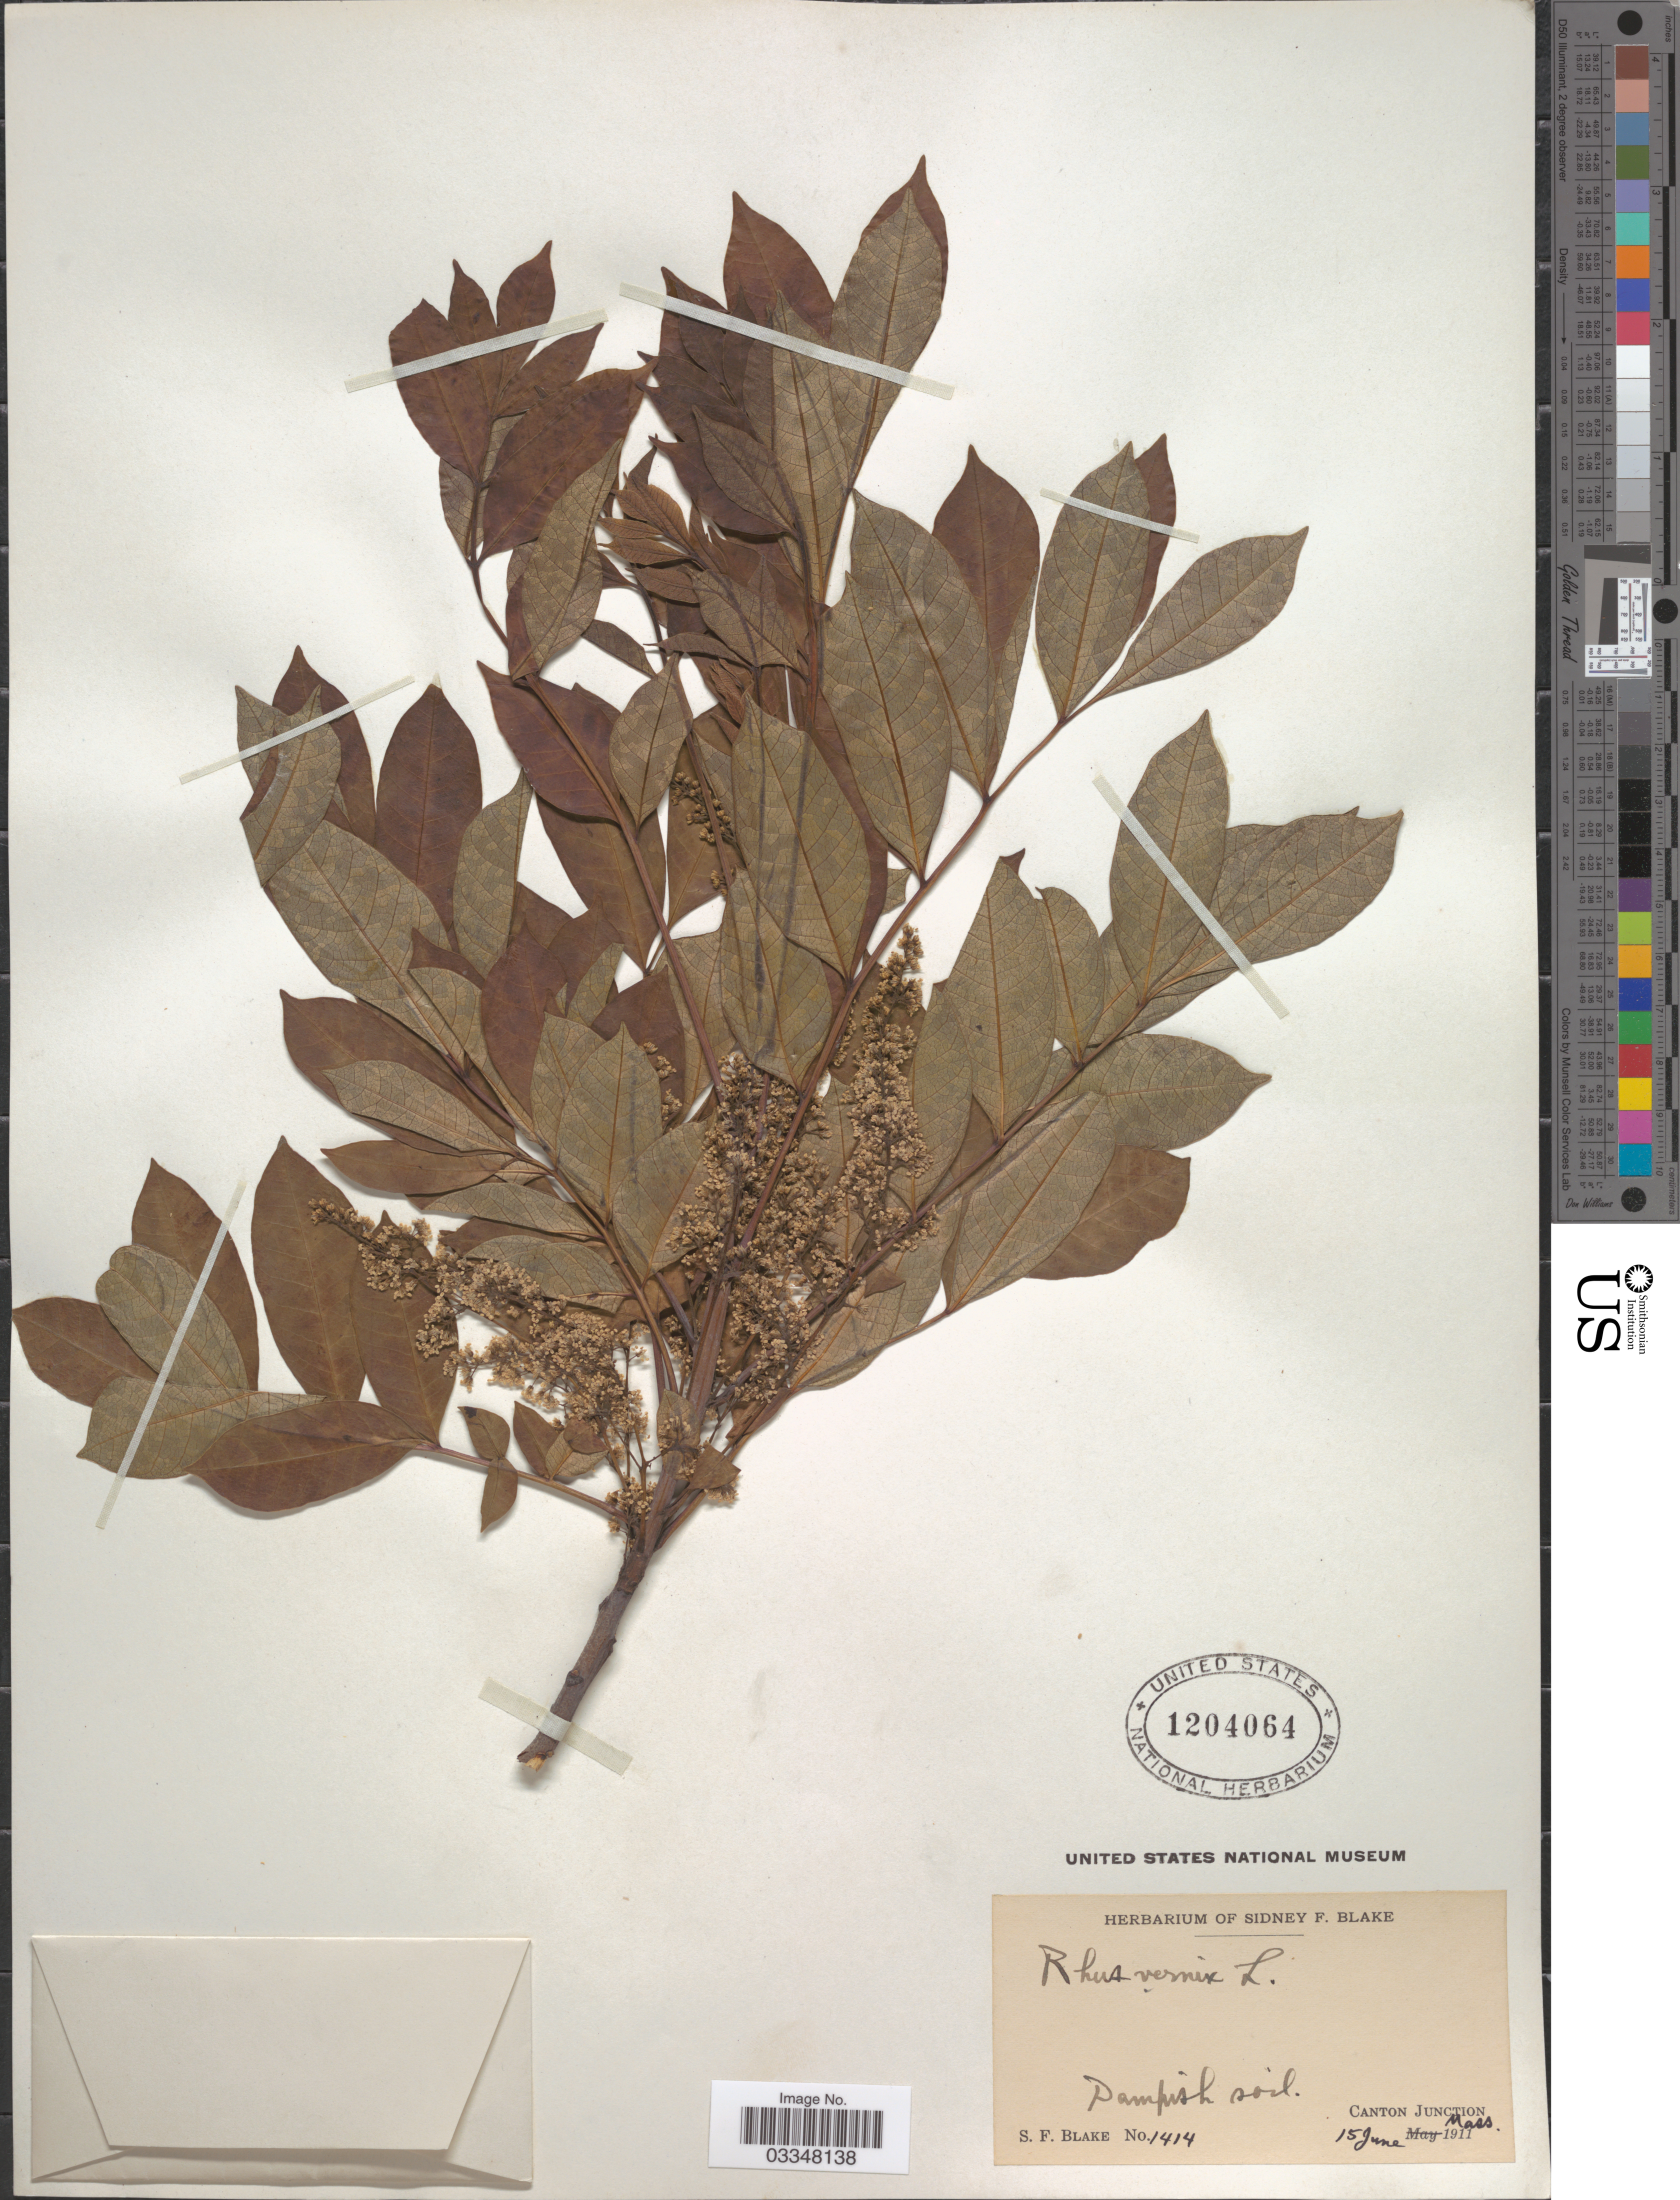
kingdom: Plantae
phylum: Tracheophyta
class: Magnoliopsida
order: Sapindales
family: Anacardiaceae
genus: Toxicodendron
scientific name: Toxicodendron vernix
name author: (L.) Kuntze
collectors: S. Blake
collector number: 1414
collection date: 1911-06-15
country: United States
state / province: Massachusetts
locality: Canton Junction.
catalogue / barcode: US 1204064